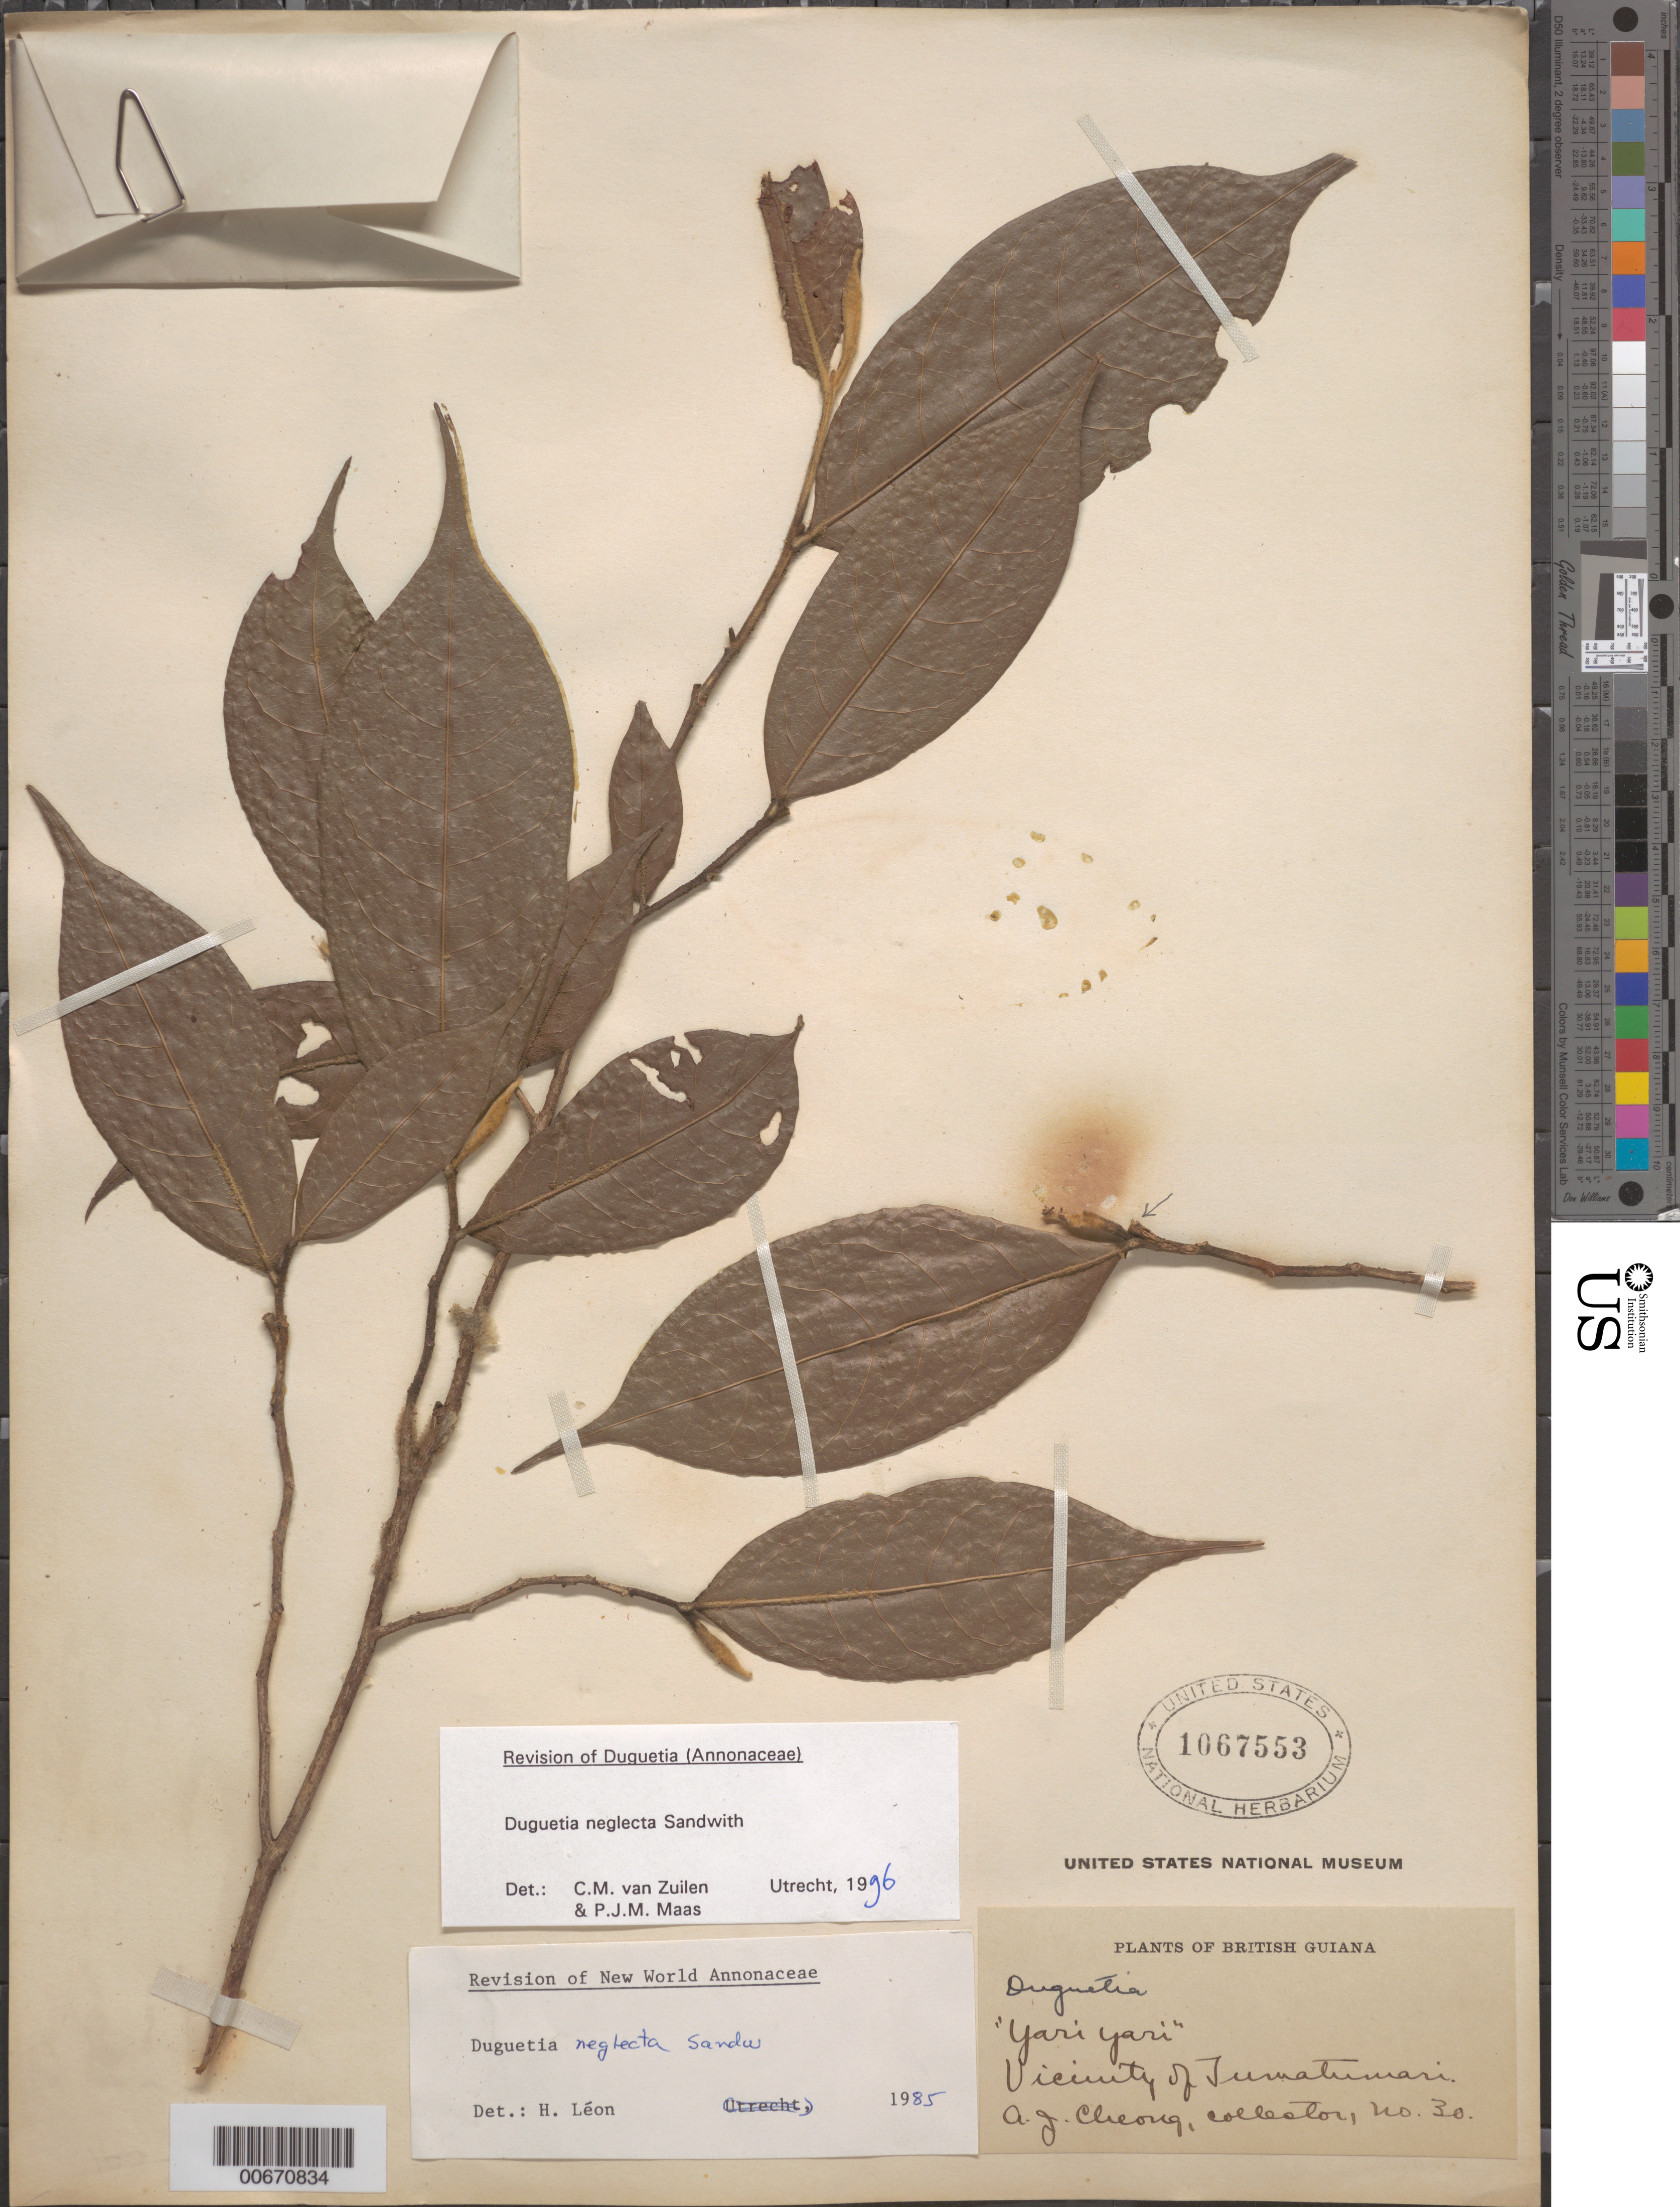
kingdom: Plantae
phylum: Tracheophyta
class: Magnoliopsida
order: Magnoliales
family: Annonaceae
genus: Duguetia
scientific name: Duguetia neglecta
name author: Sandwith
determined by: Zuilen, C. M.; Maas, P. J.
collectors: A. Cheong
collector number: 30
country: Guyana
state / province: Potaro-Siparuni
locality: Tumatumari Village, Potaro R.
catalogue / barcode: US 1067553